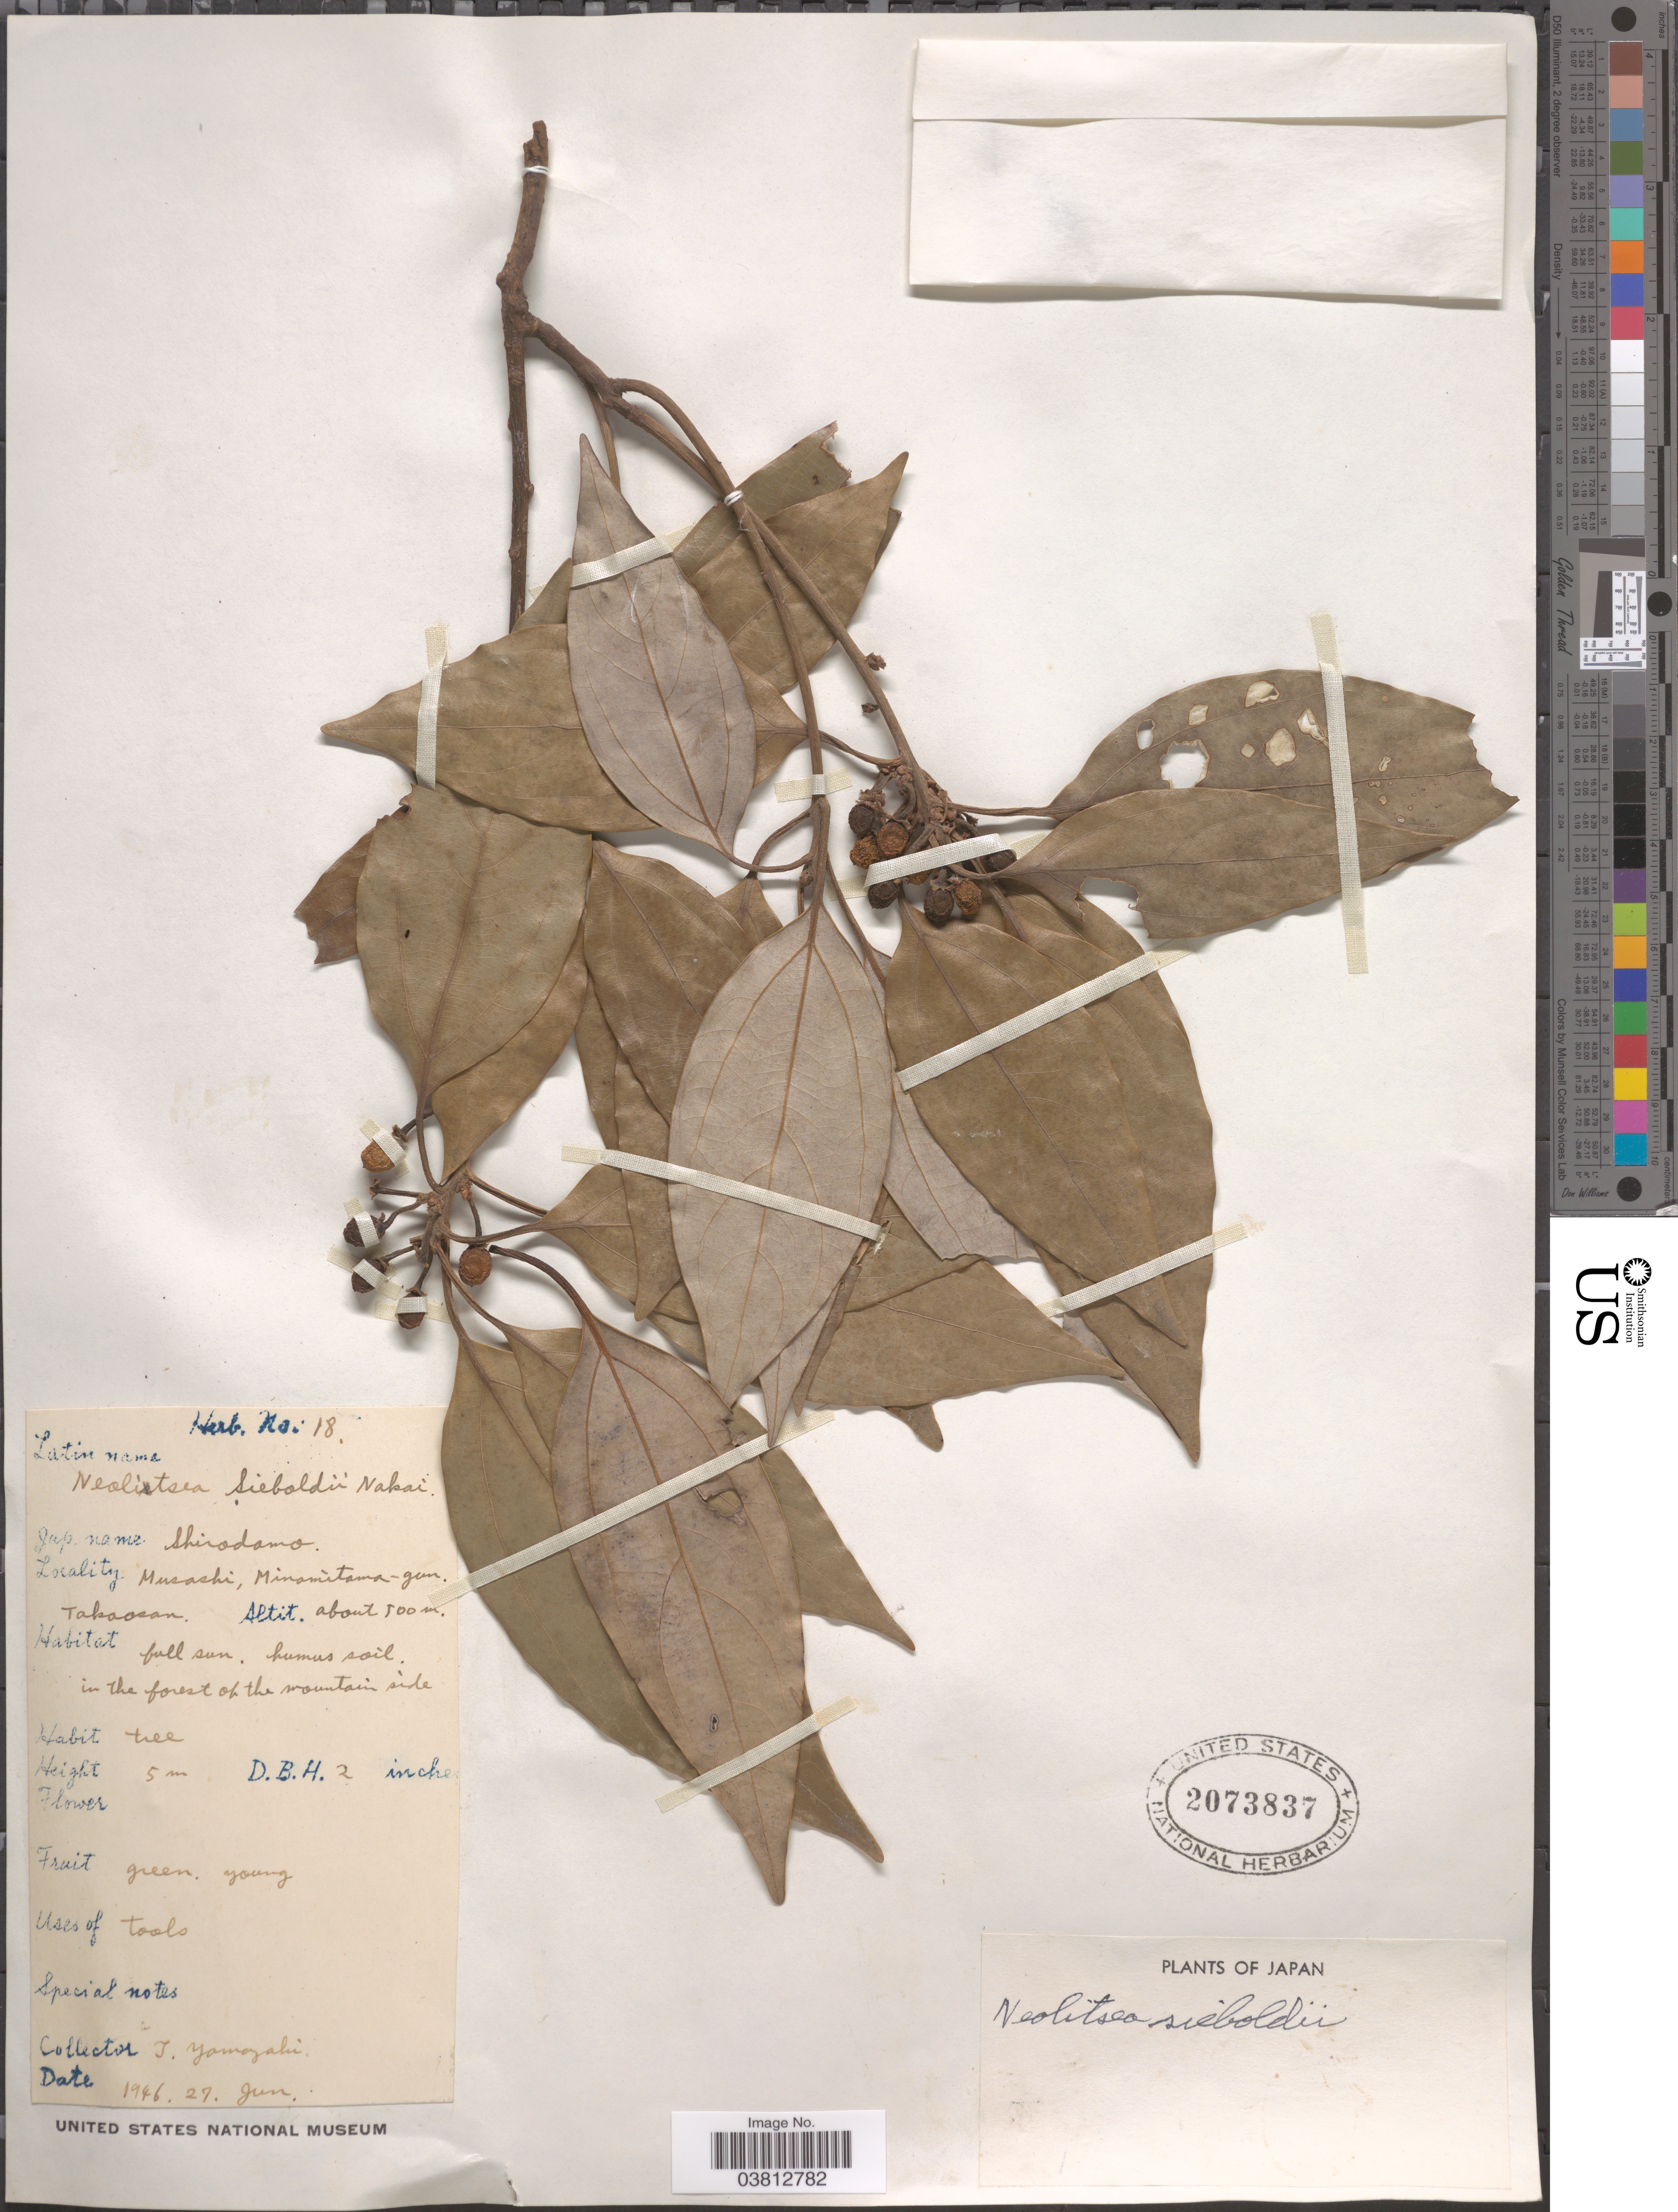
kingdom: Plantae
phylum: Tracheophyta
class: Magnoliopsida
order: Laurales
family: Lauraceae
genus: Neolitsea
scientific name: Neolitsea sericea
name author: (Blume) Koidz.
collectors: T. Yamazaki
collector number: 18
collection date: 1946-06-27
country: Japan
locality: Musashi, Minamitama-gun, Takaosan.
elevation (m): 500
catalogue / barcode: US 2073837